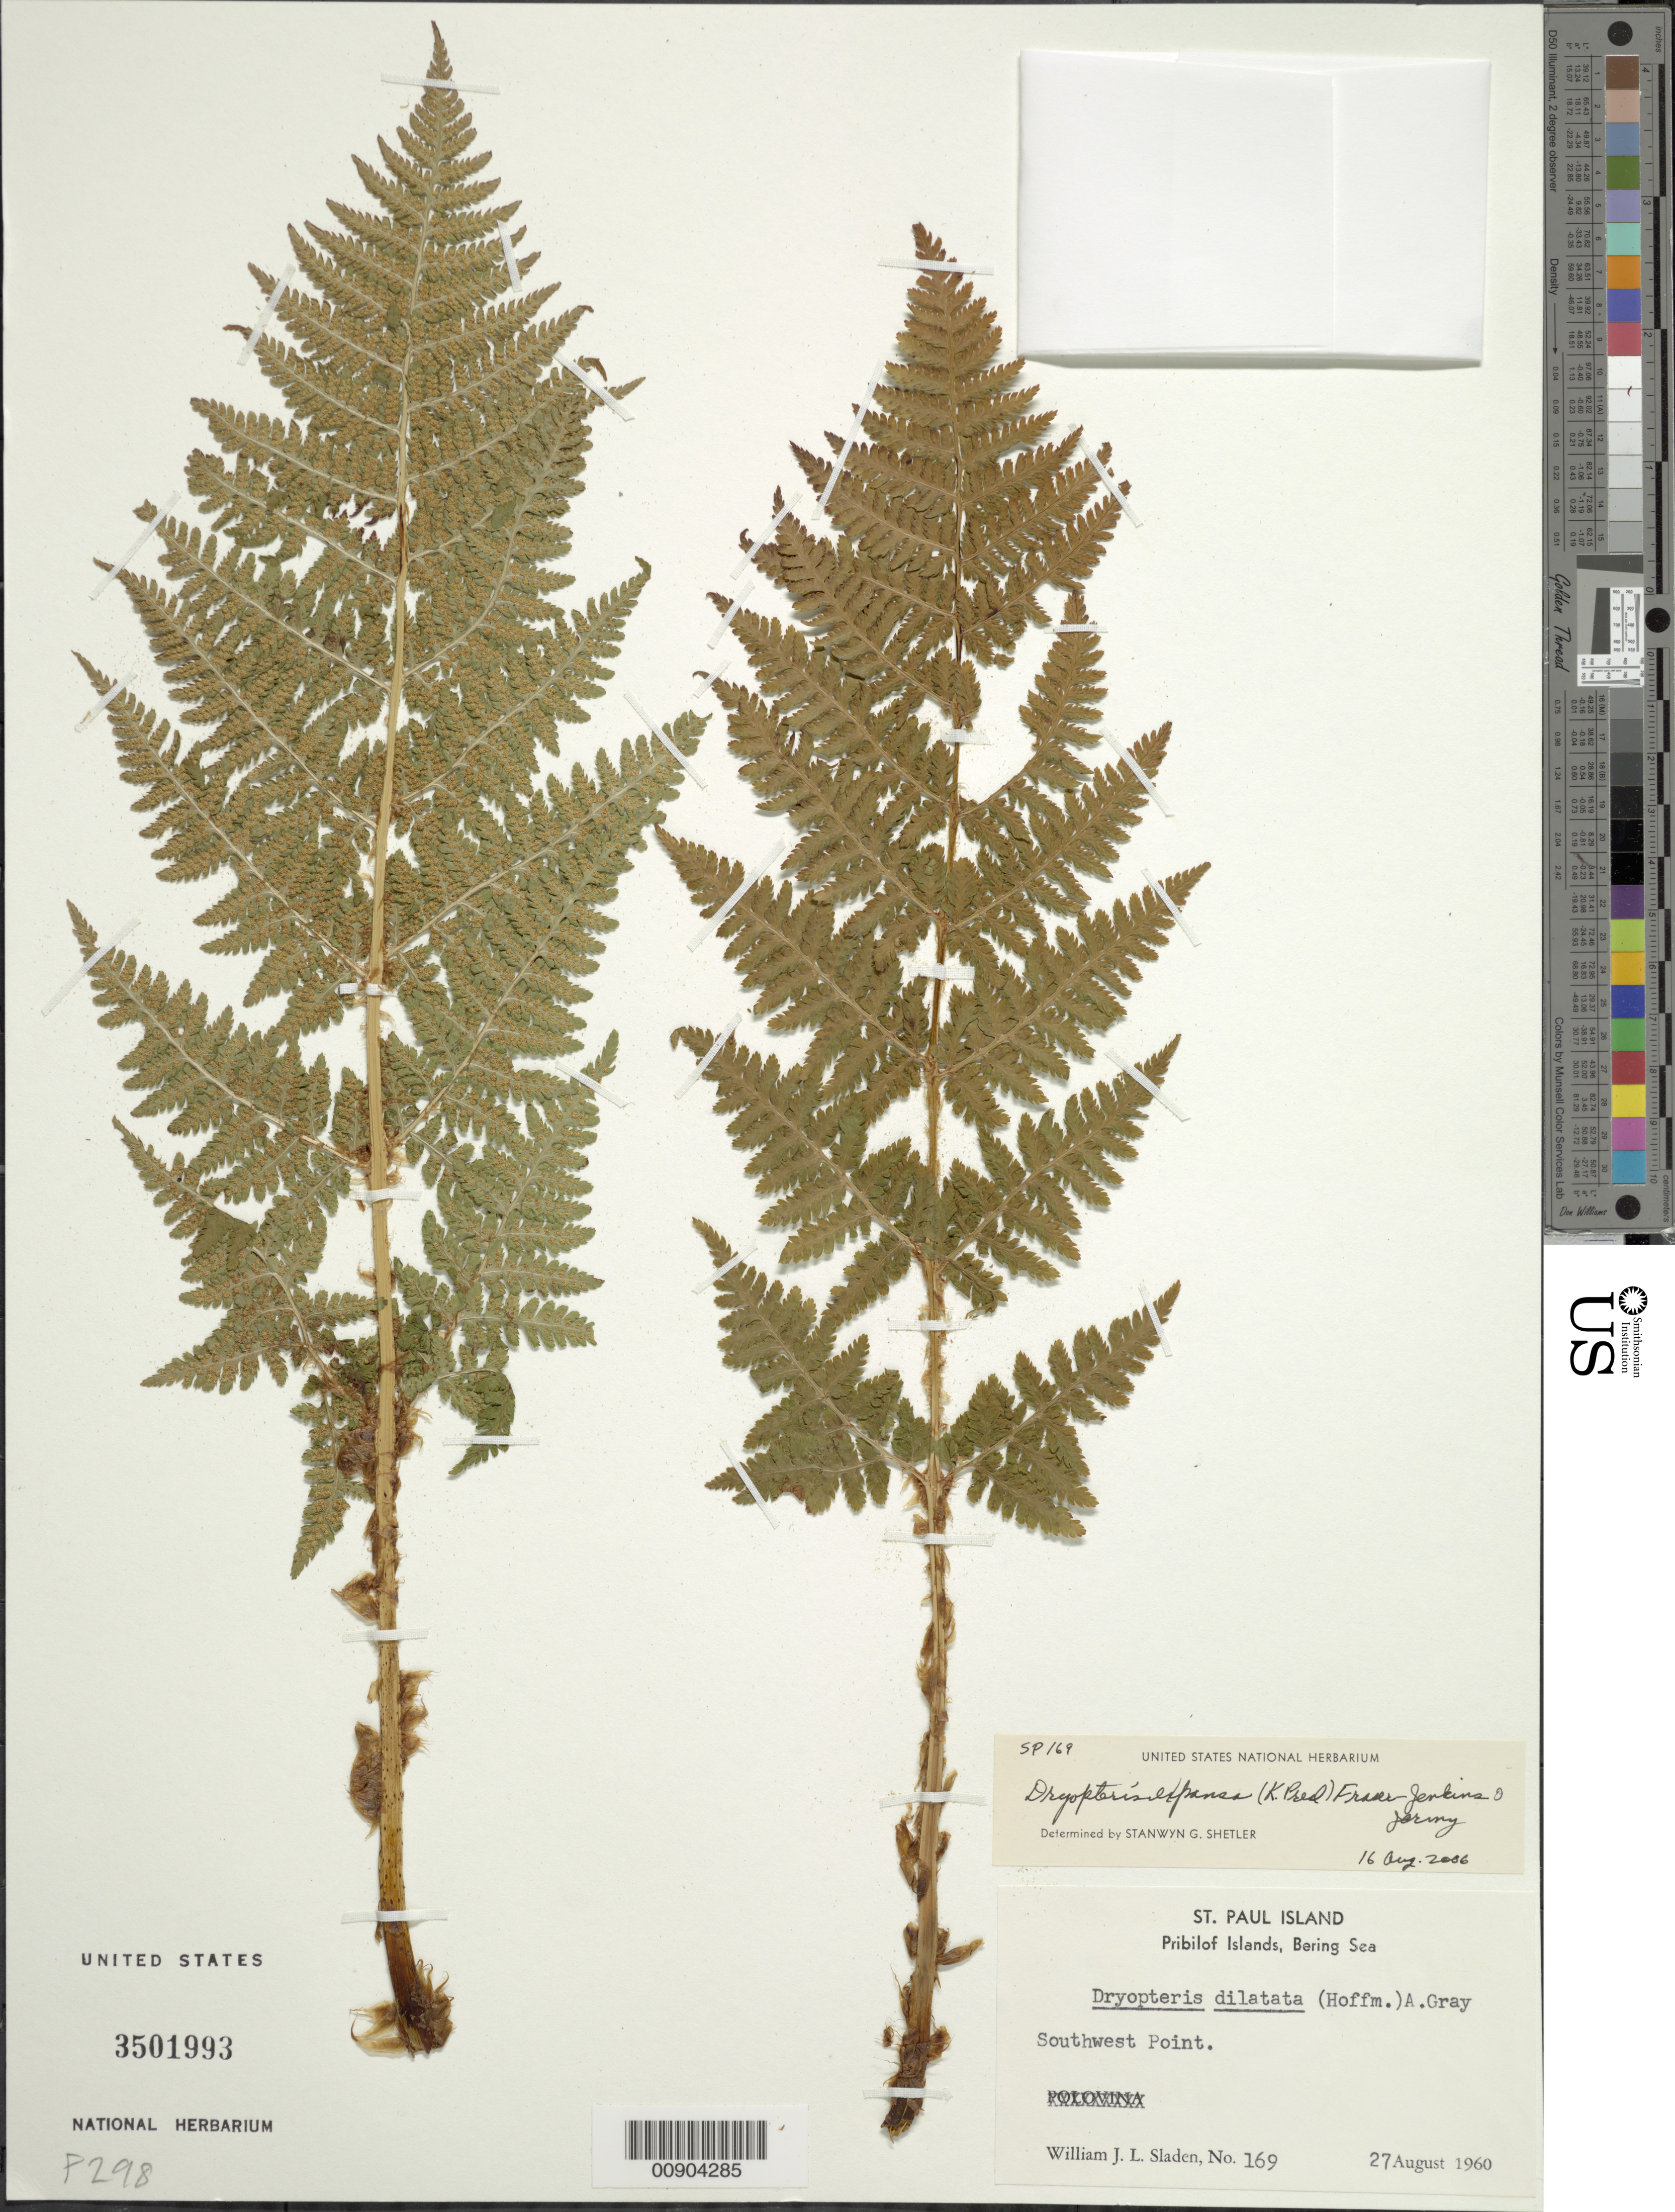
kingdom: Plantae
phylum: Tracheophyta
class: Polypodiopsida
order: Polypodiales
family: Dryopteridaceae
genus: Dryopteris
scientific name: Dryopteris expansa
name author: (C. Presl) Fraser-Jenk. & Jermy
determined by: Shetler, Stanwyn G., (US), NMNH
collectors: W. Sladen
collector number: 169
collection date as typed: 27 Aug 1960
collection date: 1960-08-27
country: United States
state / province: Alaska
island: St. Paul Island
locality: Southwest Point., Bering Sea, Pribilof Islands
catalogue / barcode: US 3501993